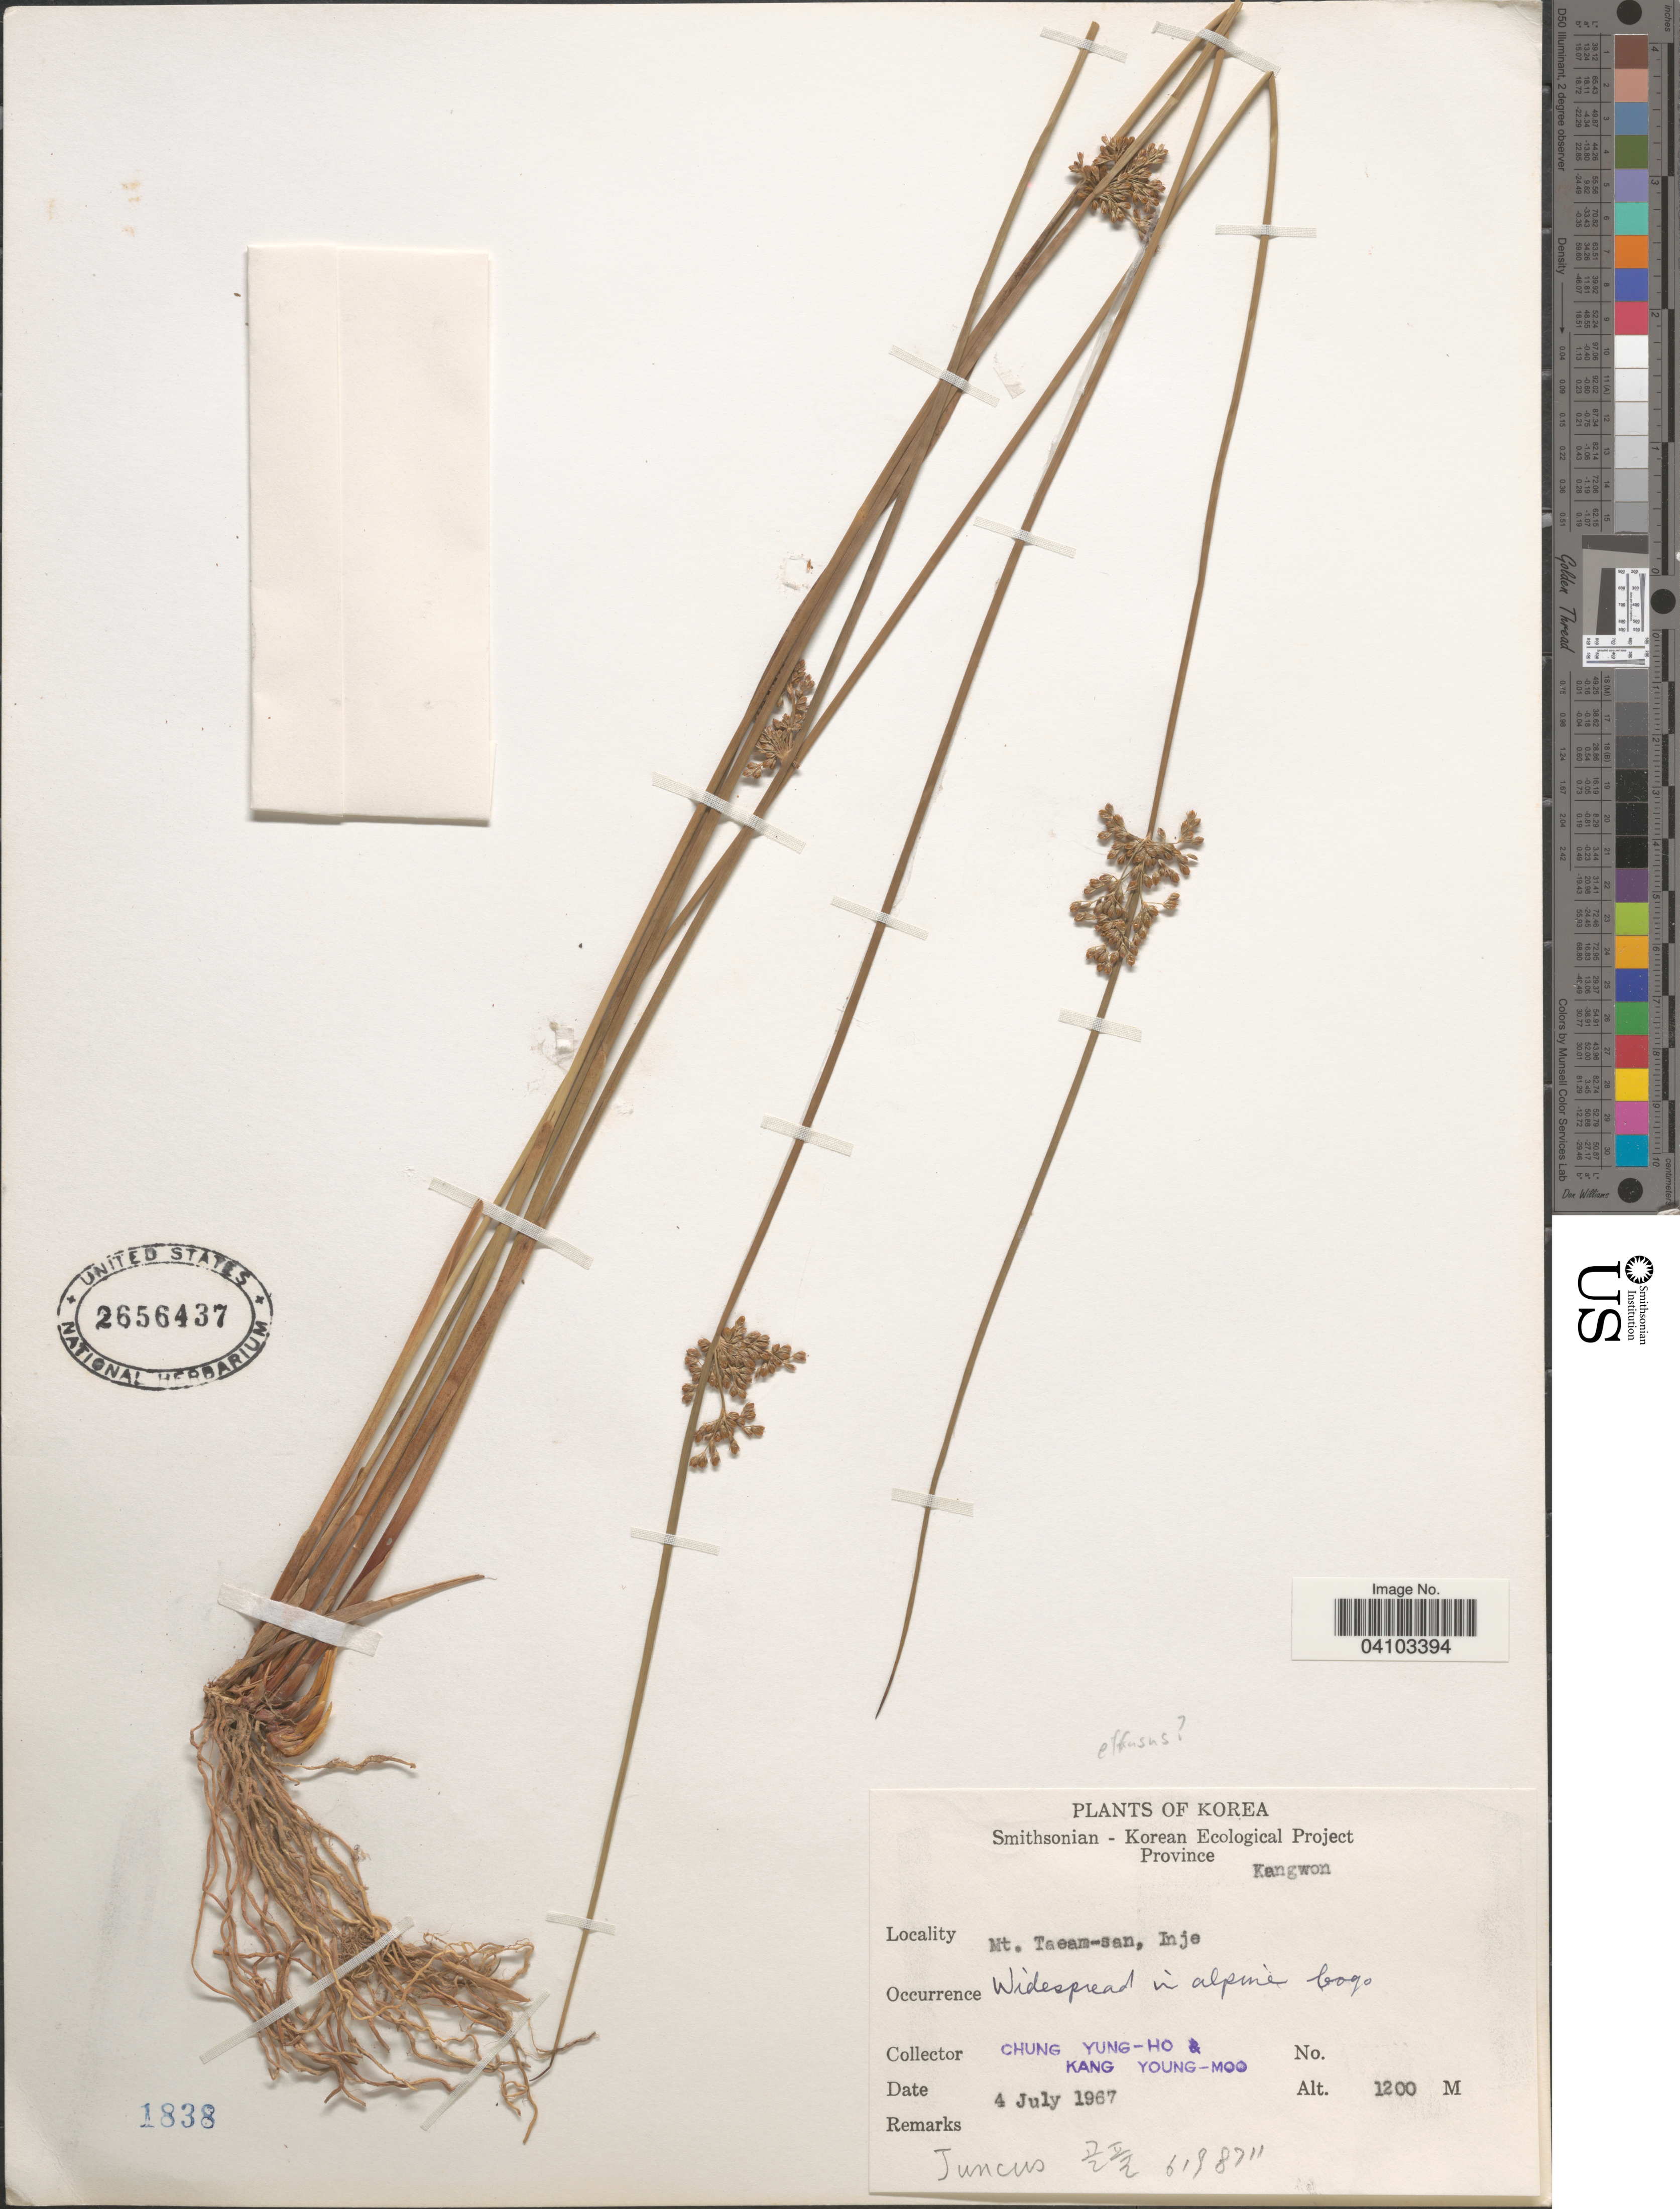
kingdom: Plantae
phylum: Tracheophyta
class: Liliopsida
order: Poales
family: Juncaceae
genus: Juncus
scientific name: Juncus sp.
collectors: C. Yung-Ho & K. Young-Moo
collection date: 1967-07-04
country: North Korea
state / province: Kangwon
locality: Mt. Taeam-san, Inje.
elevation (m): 1200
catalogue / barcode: US 2656437